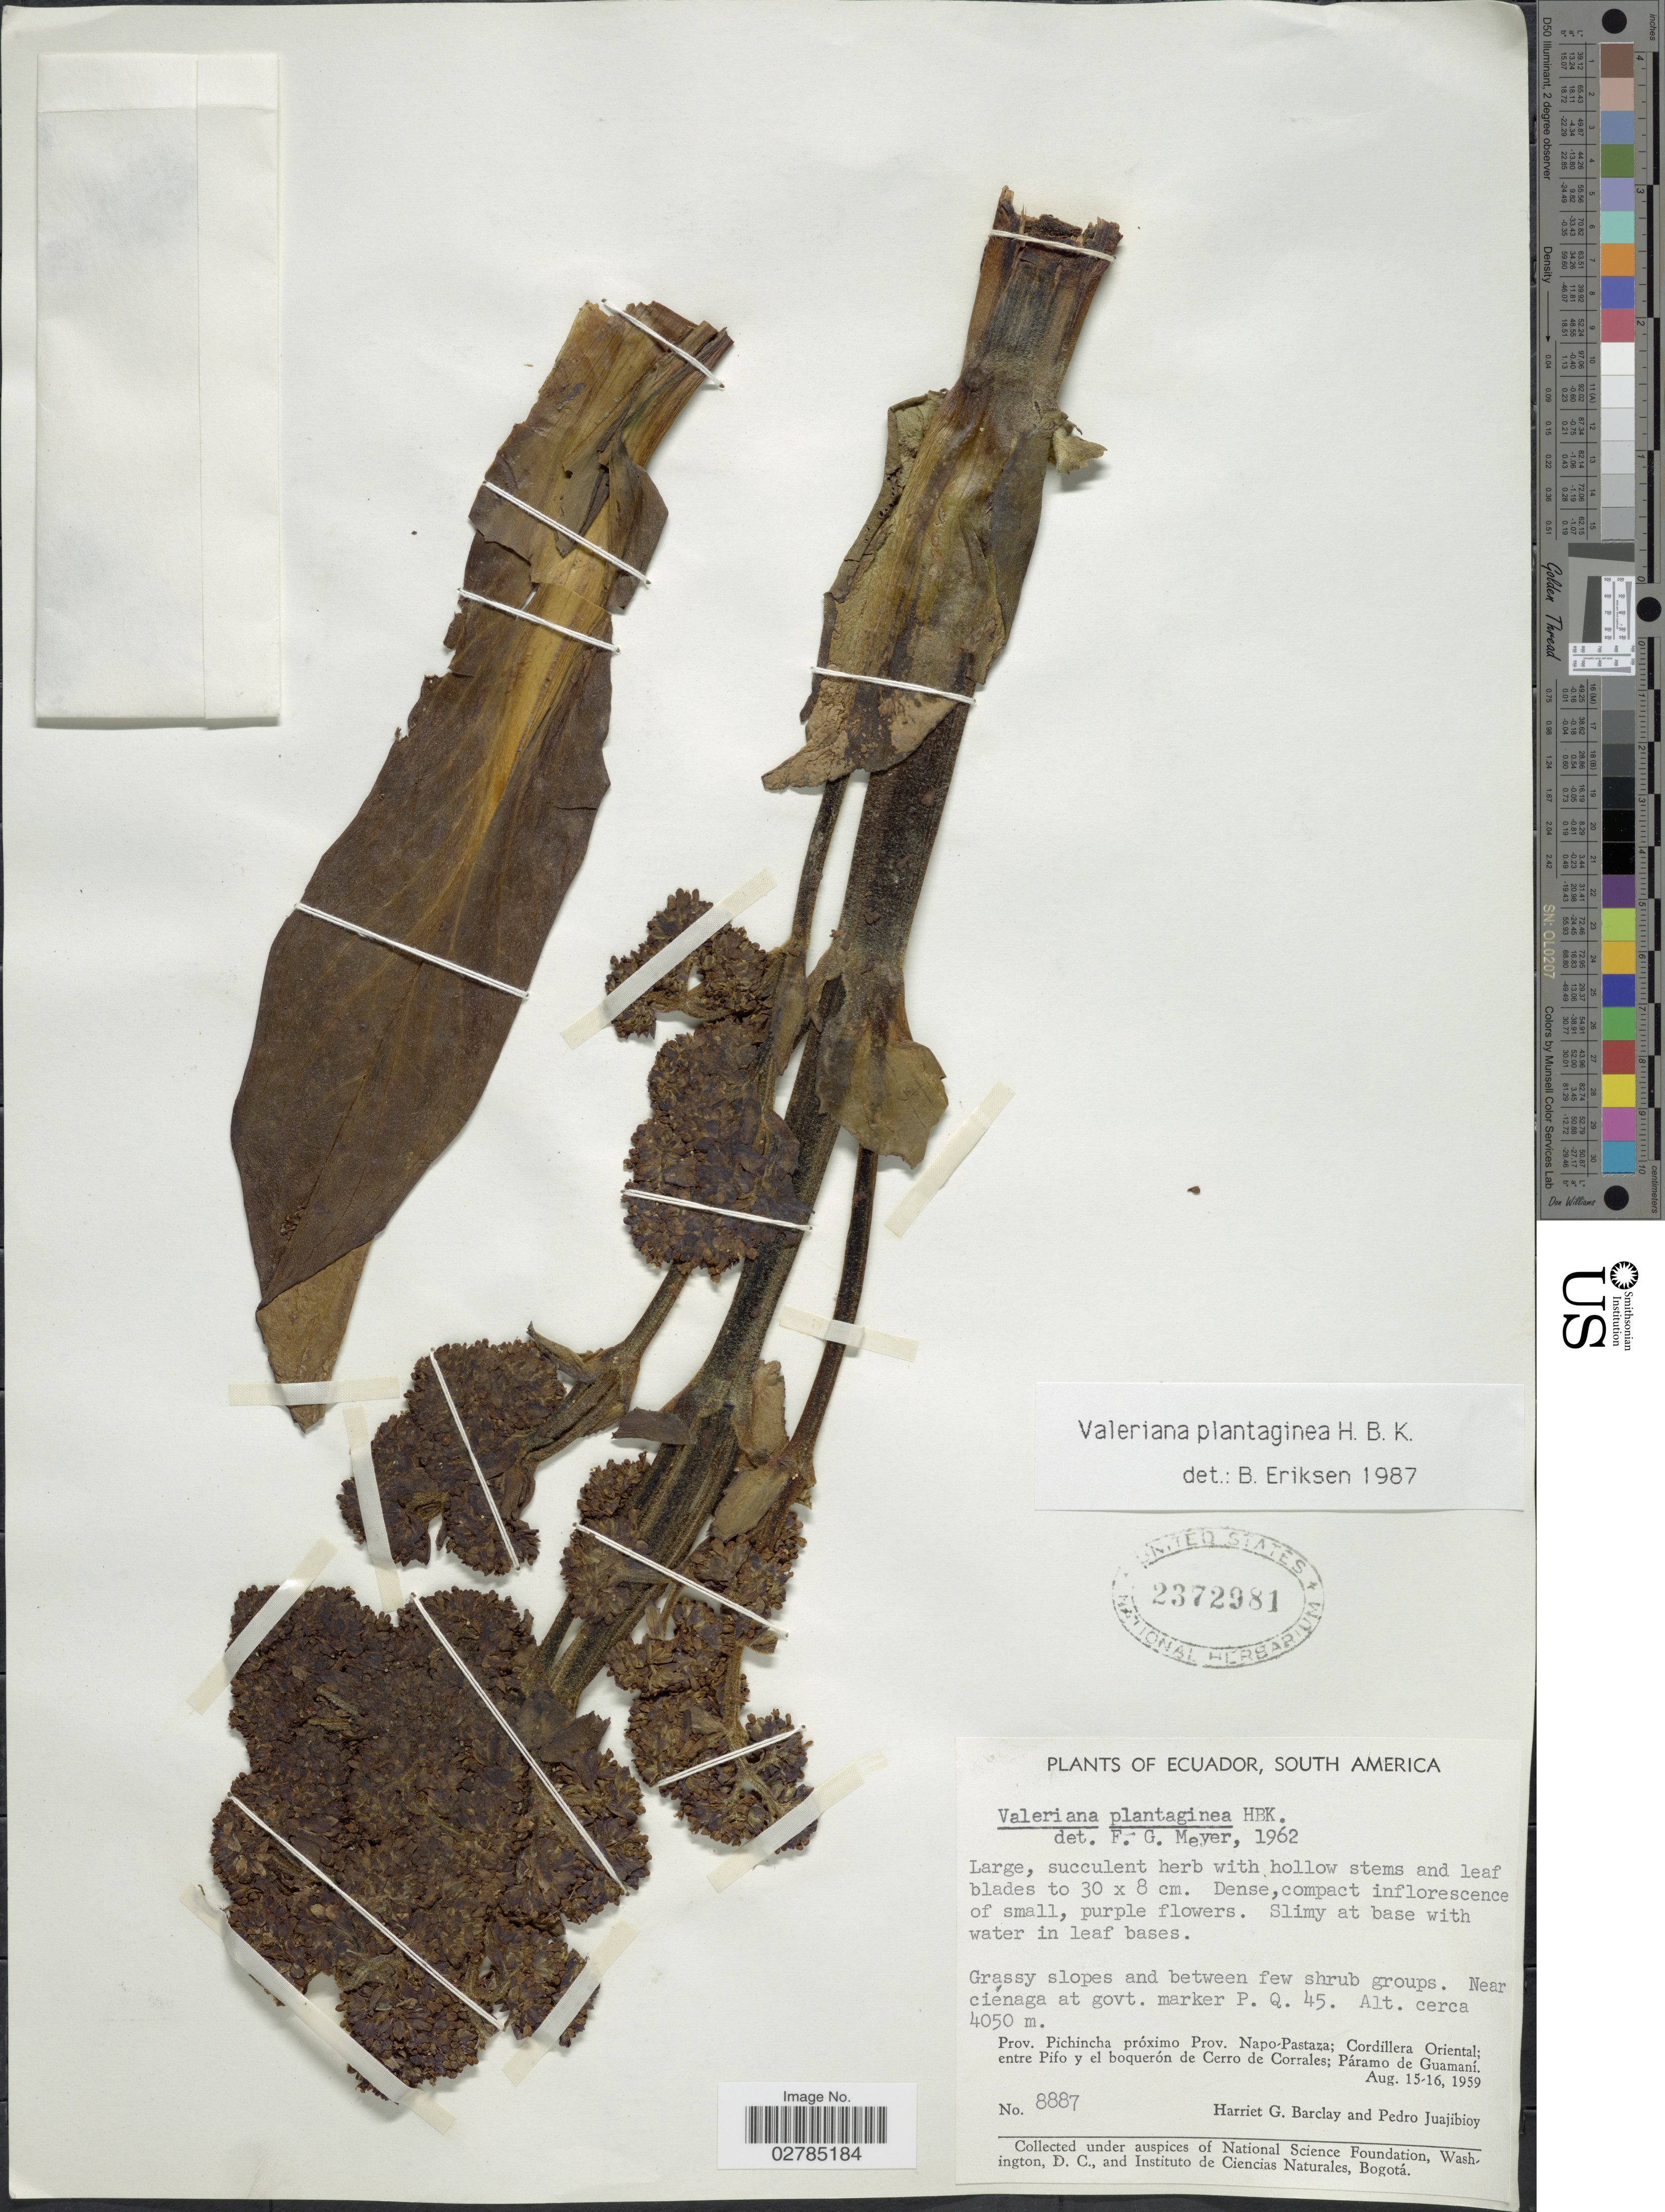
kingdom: Plantae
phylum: Tracheophyta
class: Magnoliopsida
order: Dipsacales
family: Caprifoliaceae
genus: Valeriana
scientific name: Valeriana plantaginea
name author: Kunth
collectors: H. G. Barclay & P. Juajibioy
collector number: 8887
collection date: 1959-08-15/1959-08-16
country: Ecuador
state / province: Pichincha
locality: Near cienaga at govt. marker P.Q. 45. Prov. Pichincha próximo Prov. Napo Pastaza; Cordillera Oriental; entre Pifo y el boquerón de Cerro de Corrales; Páramo de Guamaní.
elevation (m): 4050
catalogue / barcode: US 2372981